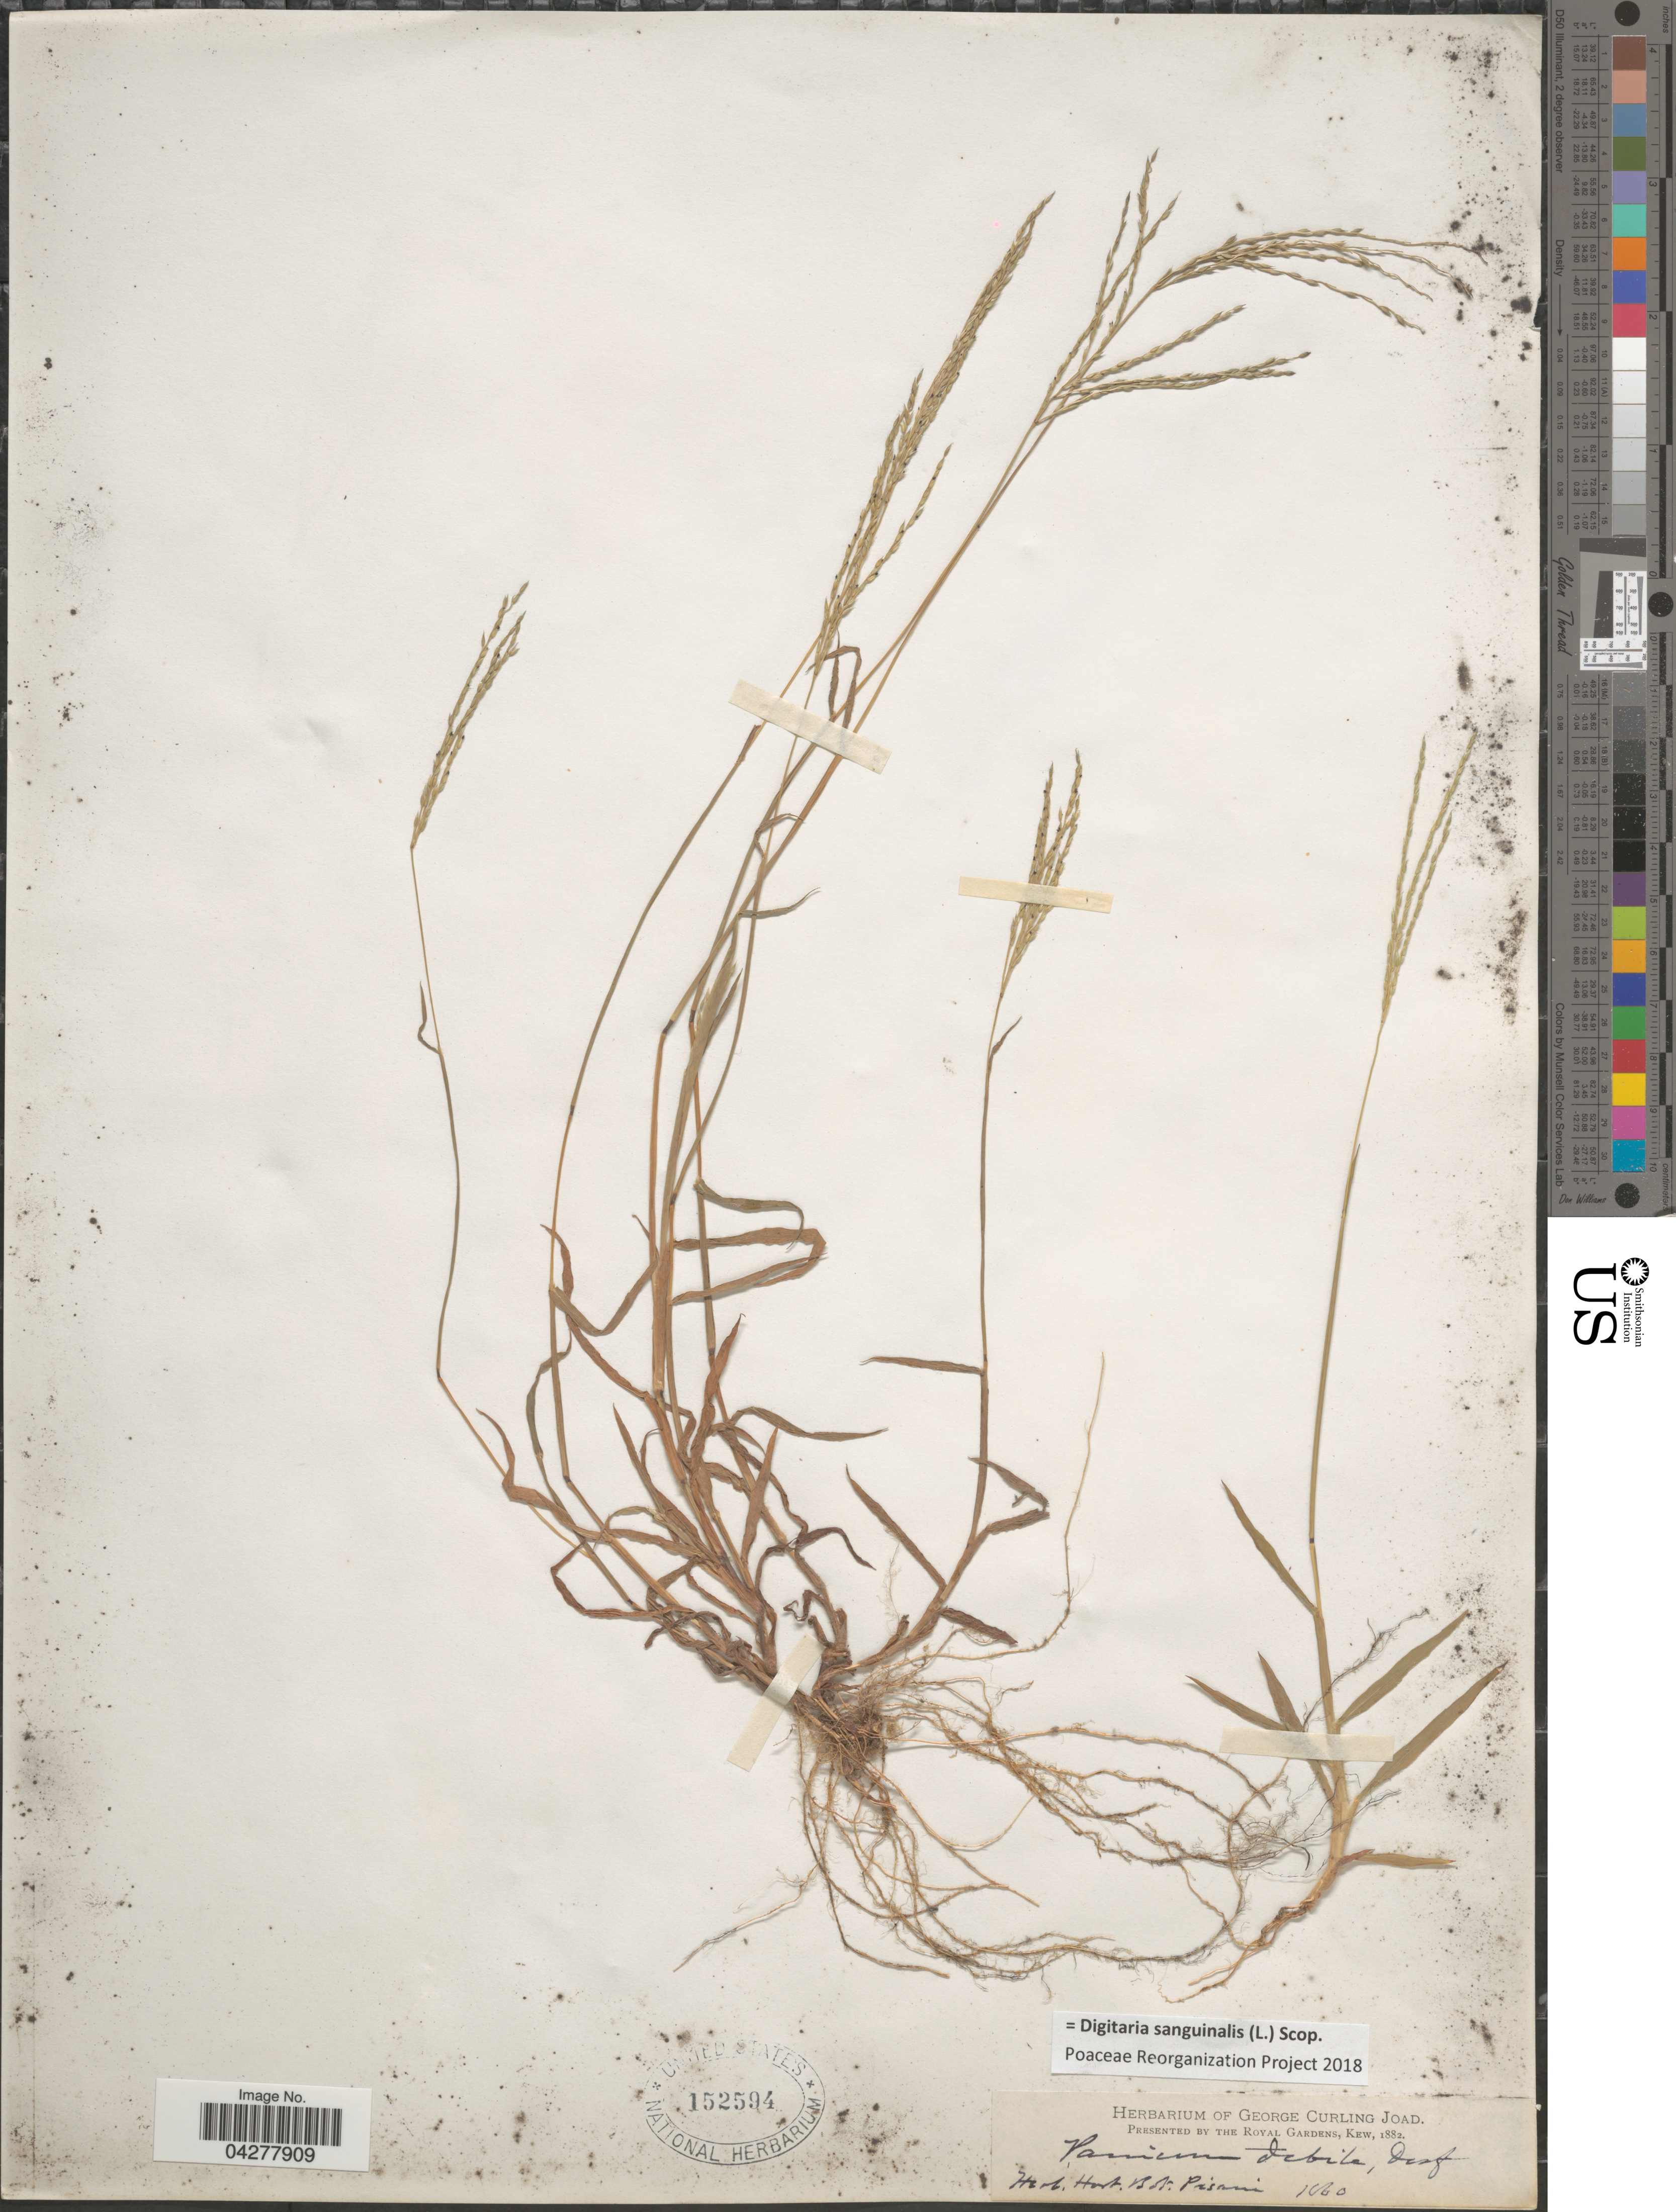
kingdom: Plantae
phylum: Tracheophyta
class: Liliopsida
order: Poales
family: Poaceae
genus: Digitaria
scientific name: Digitaria sanguinalis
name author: (L.) Scop.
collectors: ex herb. Hort. Bot. Pisani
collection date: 1860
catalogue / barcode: US 152594